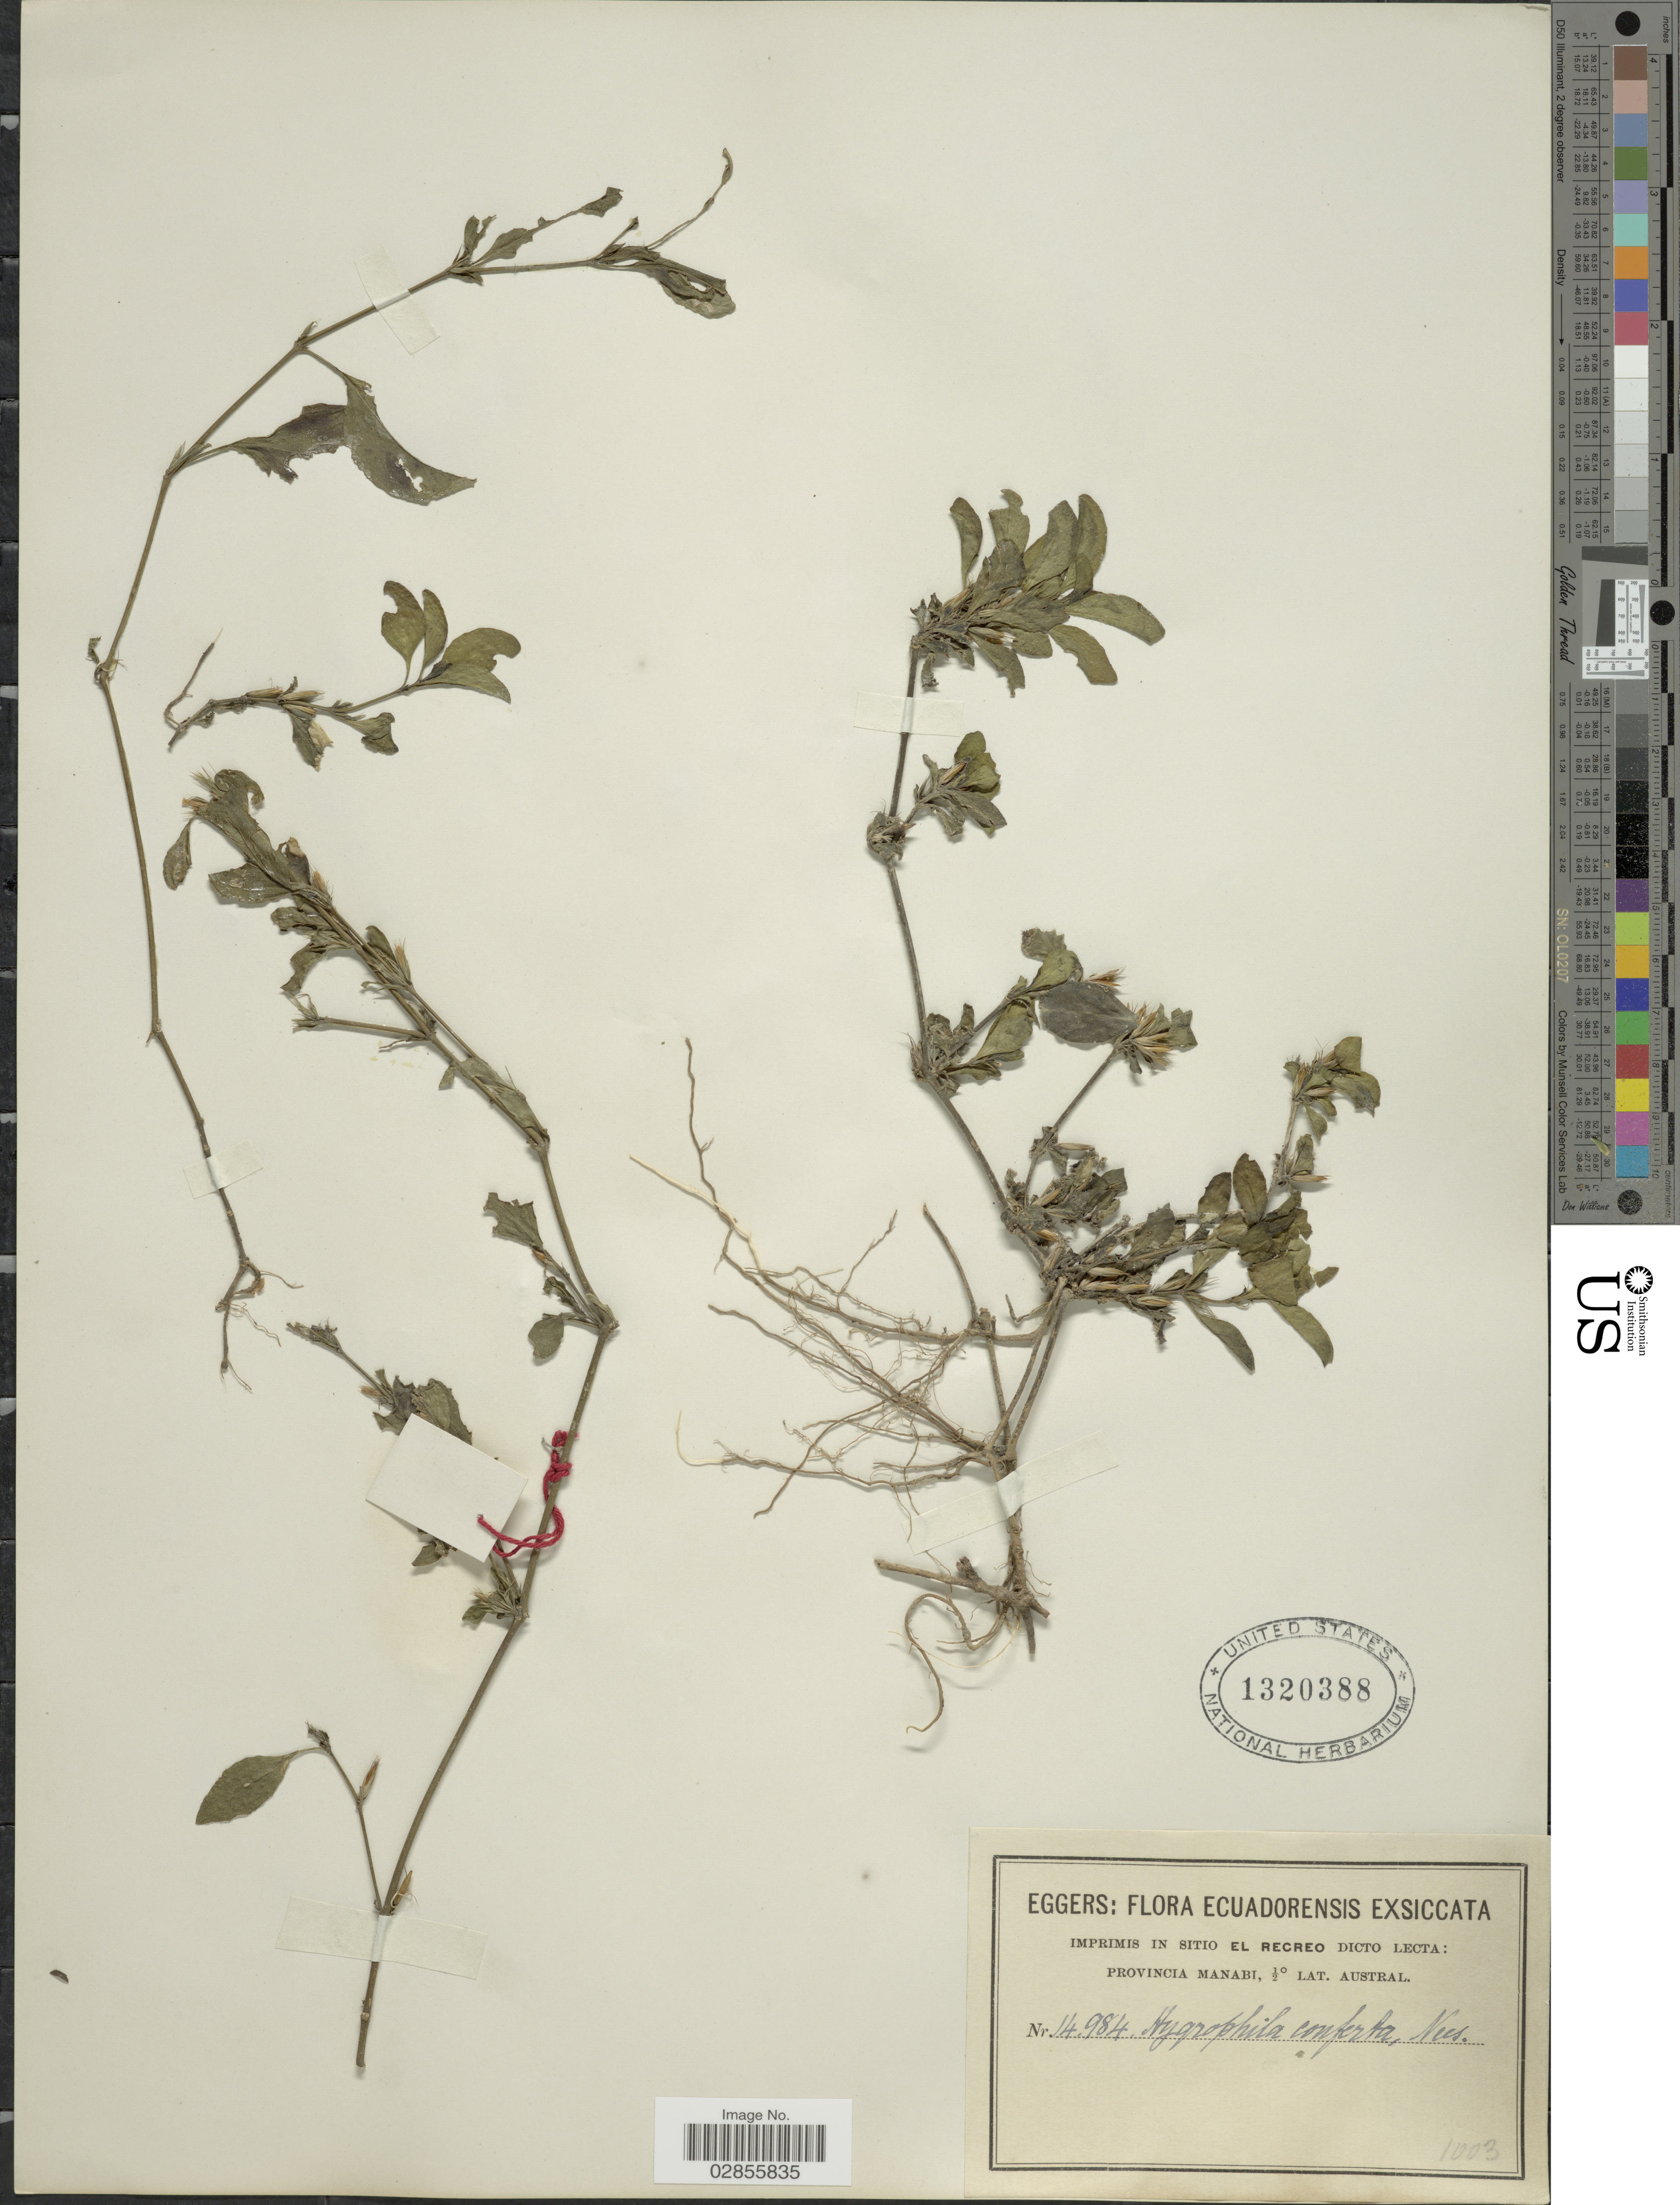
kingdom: Plantae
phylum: Tracheophyta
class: Magnoliopsida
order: Lamiales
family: Acanthaceae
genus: Dyschoriste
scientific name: Dyschoriste sp.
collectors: -. Eggers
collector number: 14984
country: Ecuador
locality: Imprimis in sitio el Recreo dicto lecta: Provincia Manabi, ½º lat. austral.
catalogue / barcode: US 1320388